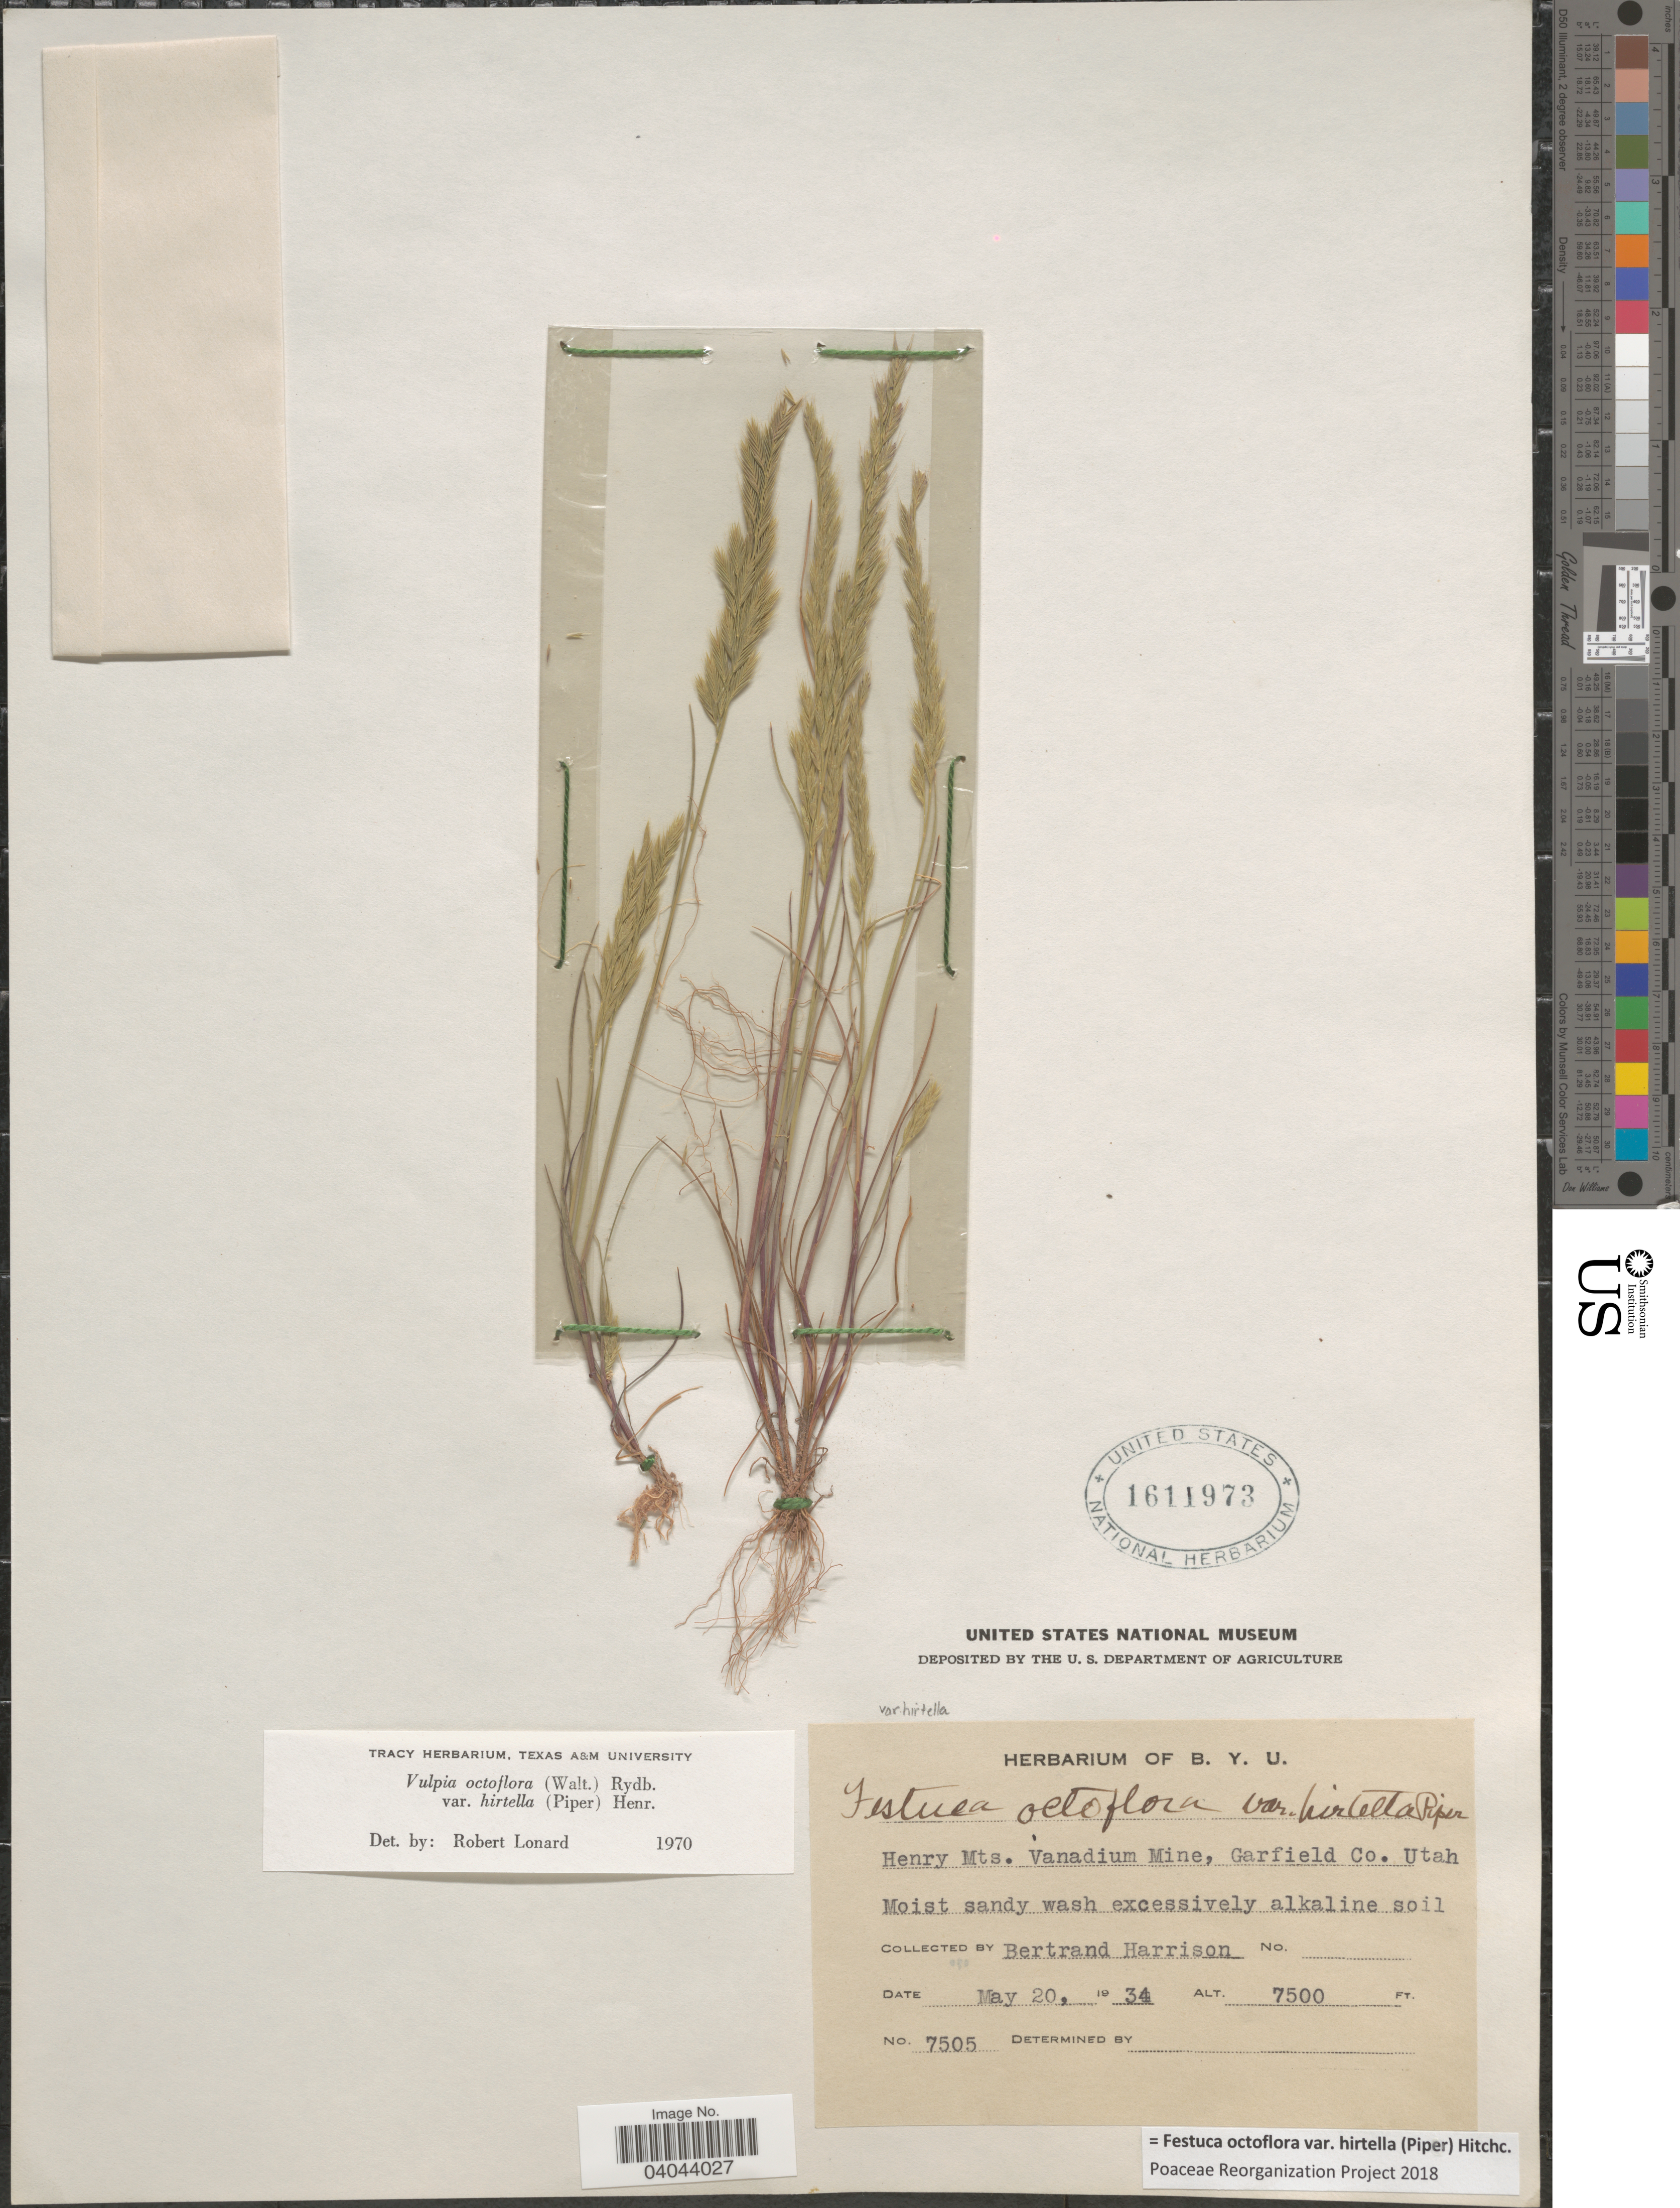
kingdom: Plantae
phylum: Tracheophyta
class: Liliopsida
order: Poales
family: Poaceae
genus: Festuca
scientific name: Festuca octoflora var. hirtella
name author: Piper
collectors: B. F. Harrison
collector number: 7505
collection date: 1934-05-20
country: United States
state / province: Utah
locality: Henry Mts. Vanadium Mine, Garfield Co.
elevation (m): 2286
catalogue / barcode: US 1611973